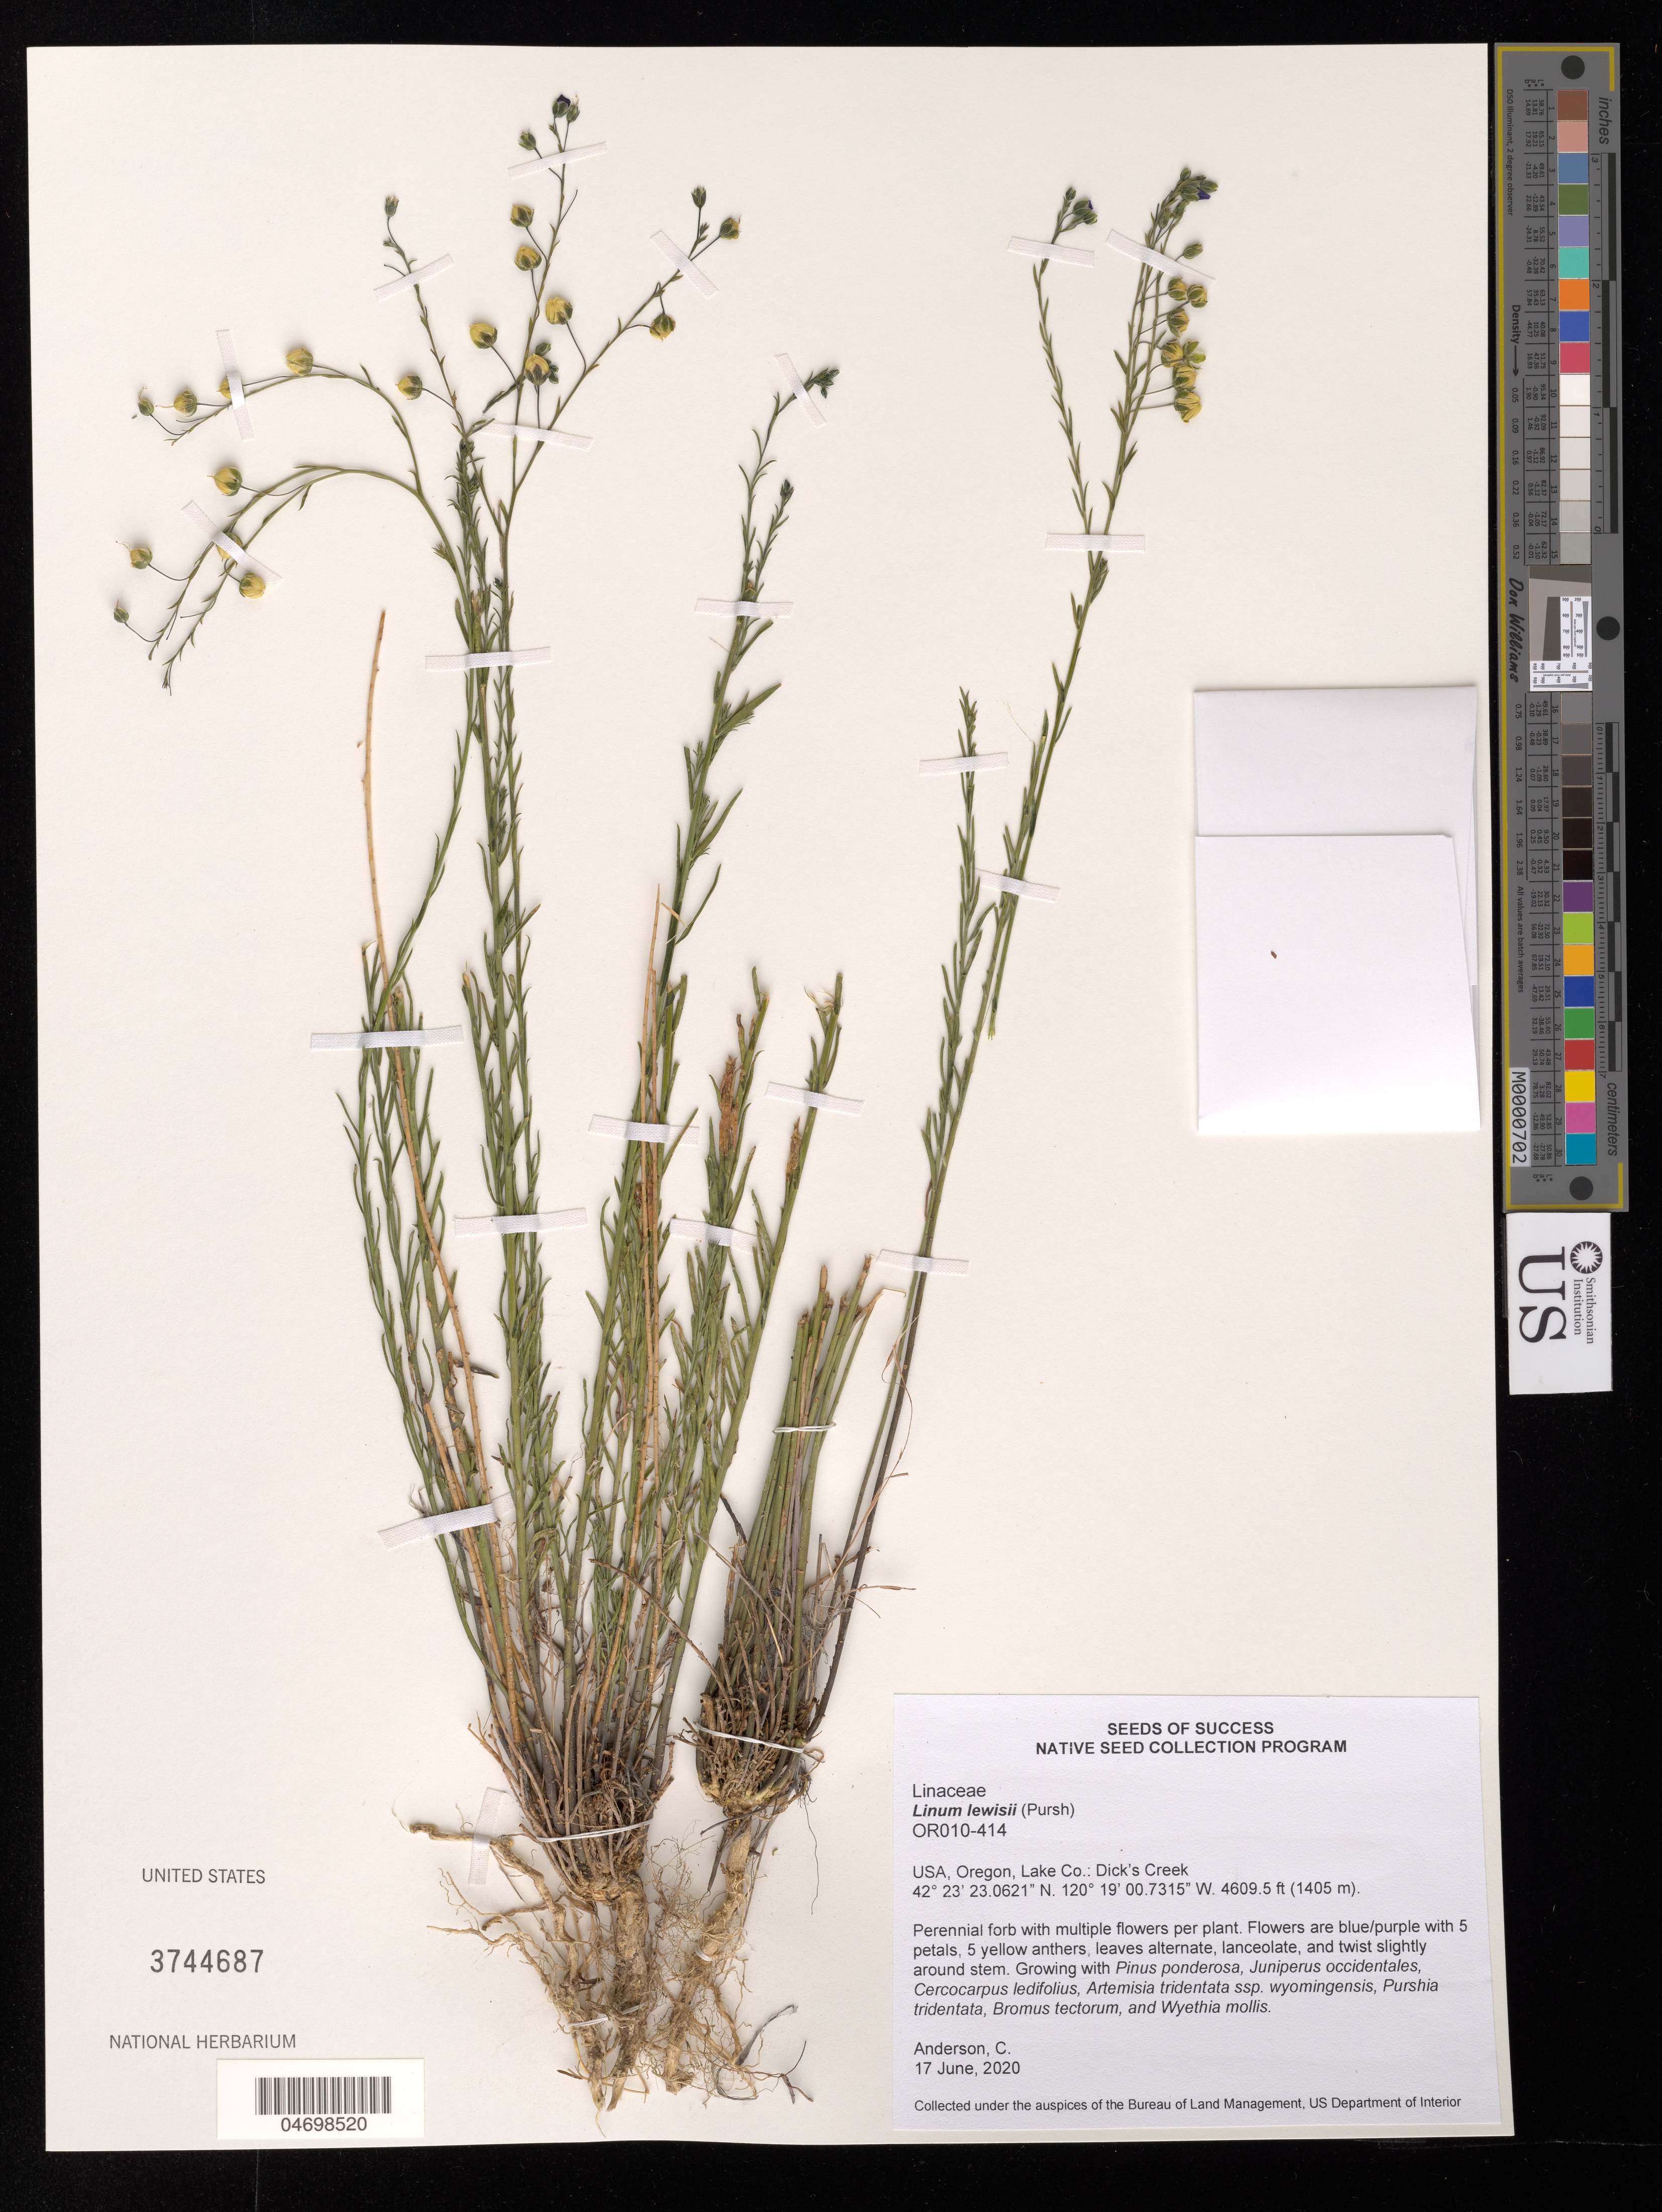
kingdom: Plantae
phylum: Tracheophyta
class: Magnoliopsida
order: Malpighiales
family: Linaceae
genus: Linum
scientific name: Linum lewisii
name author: Pursh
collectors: C. Anderson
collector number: OR010-414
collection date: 2020-06-17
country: United States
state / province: Oregon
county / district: Lake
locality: Dick's Creek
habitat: With Pinus ponderosa, Juniperus occidentales, Purshia tridentata, etc.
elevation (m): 1405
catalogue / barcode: US 3744687